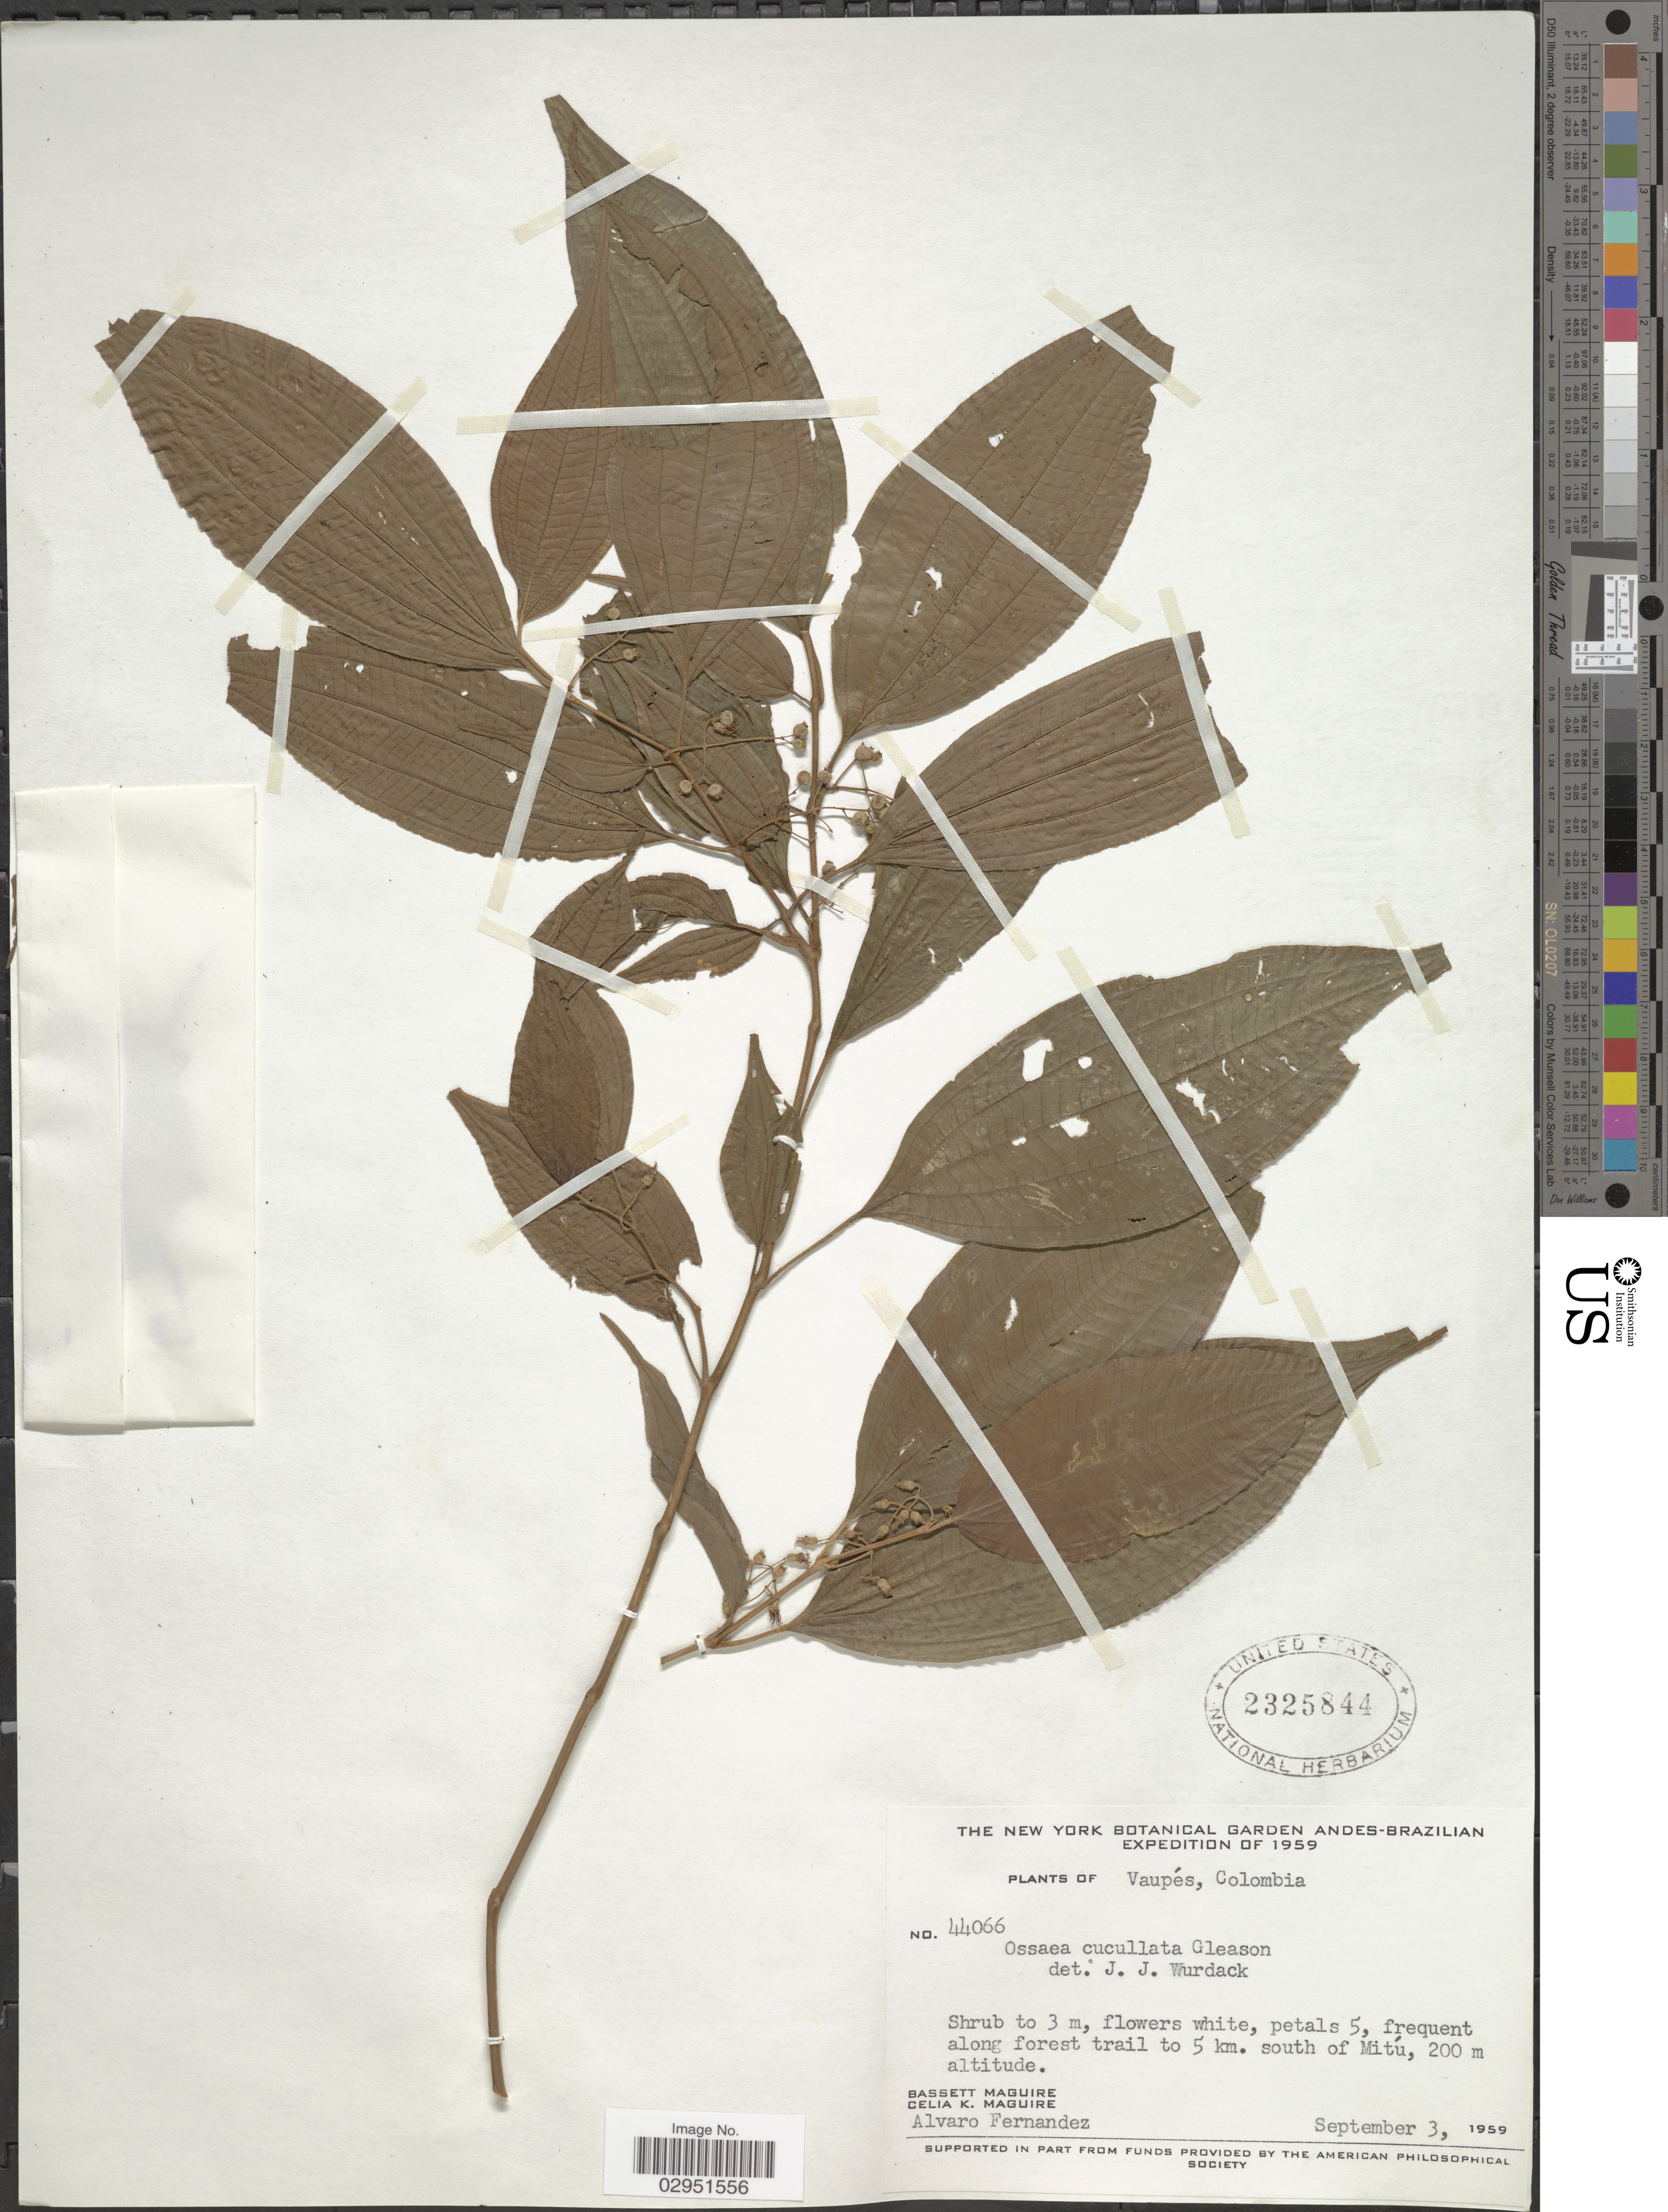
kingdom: Plantae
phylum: Tracheophyta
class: Magnoliopsida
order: Myrtales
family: Melastomataceae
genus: Ossaea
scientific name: Ossaea cucullata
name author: Gleason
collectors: B. Maguire, C. K. Maguire & A. Fernandez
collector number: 44066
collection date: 1959-09-03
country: Colombia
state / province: Vaupés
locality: Andes. Along forest trail to 5 km. south of Mitú.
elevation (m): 200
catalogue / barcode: US 2325844